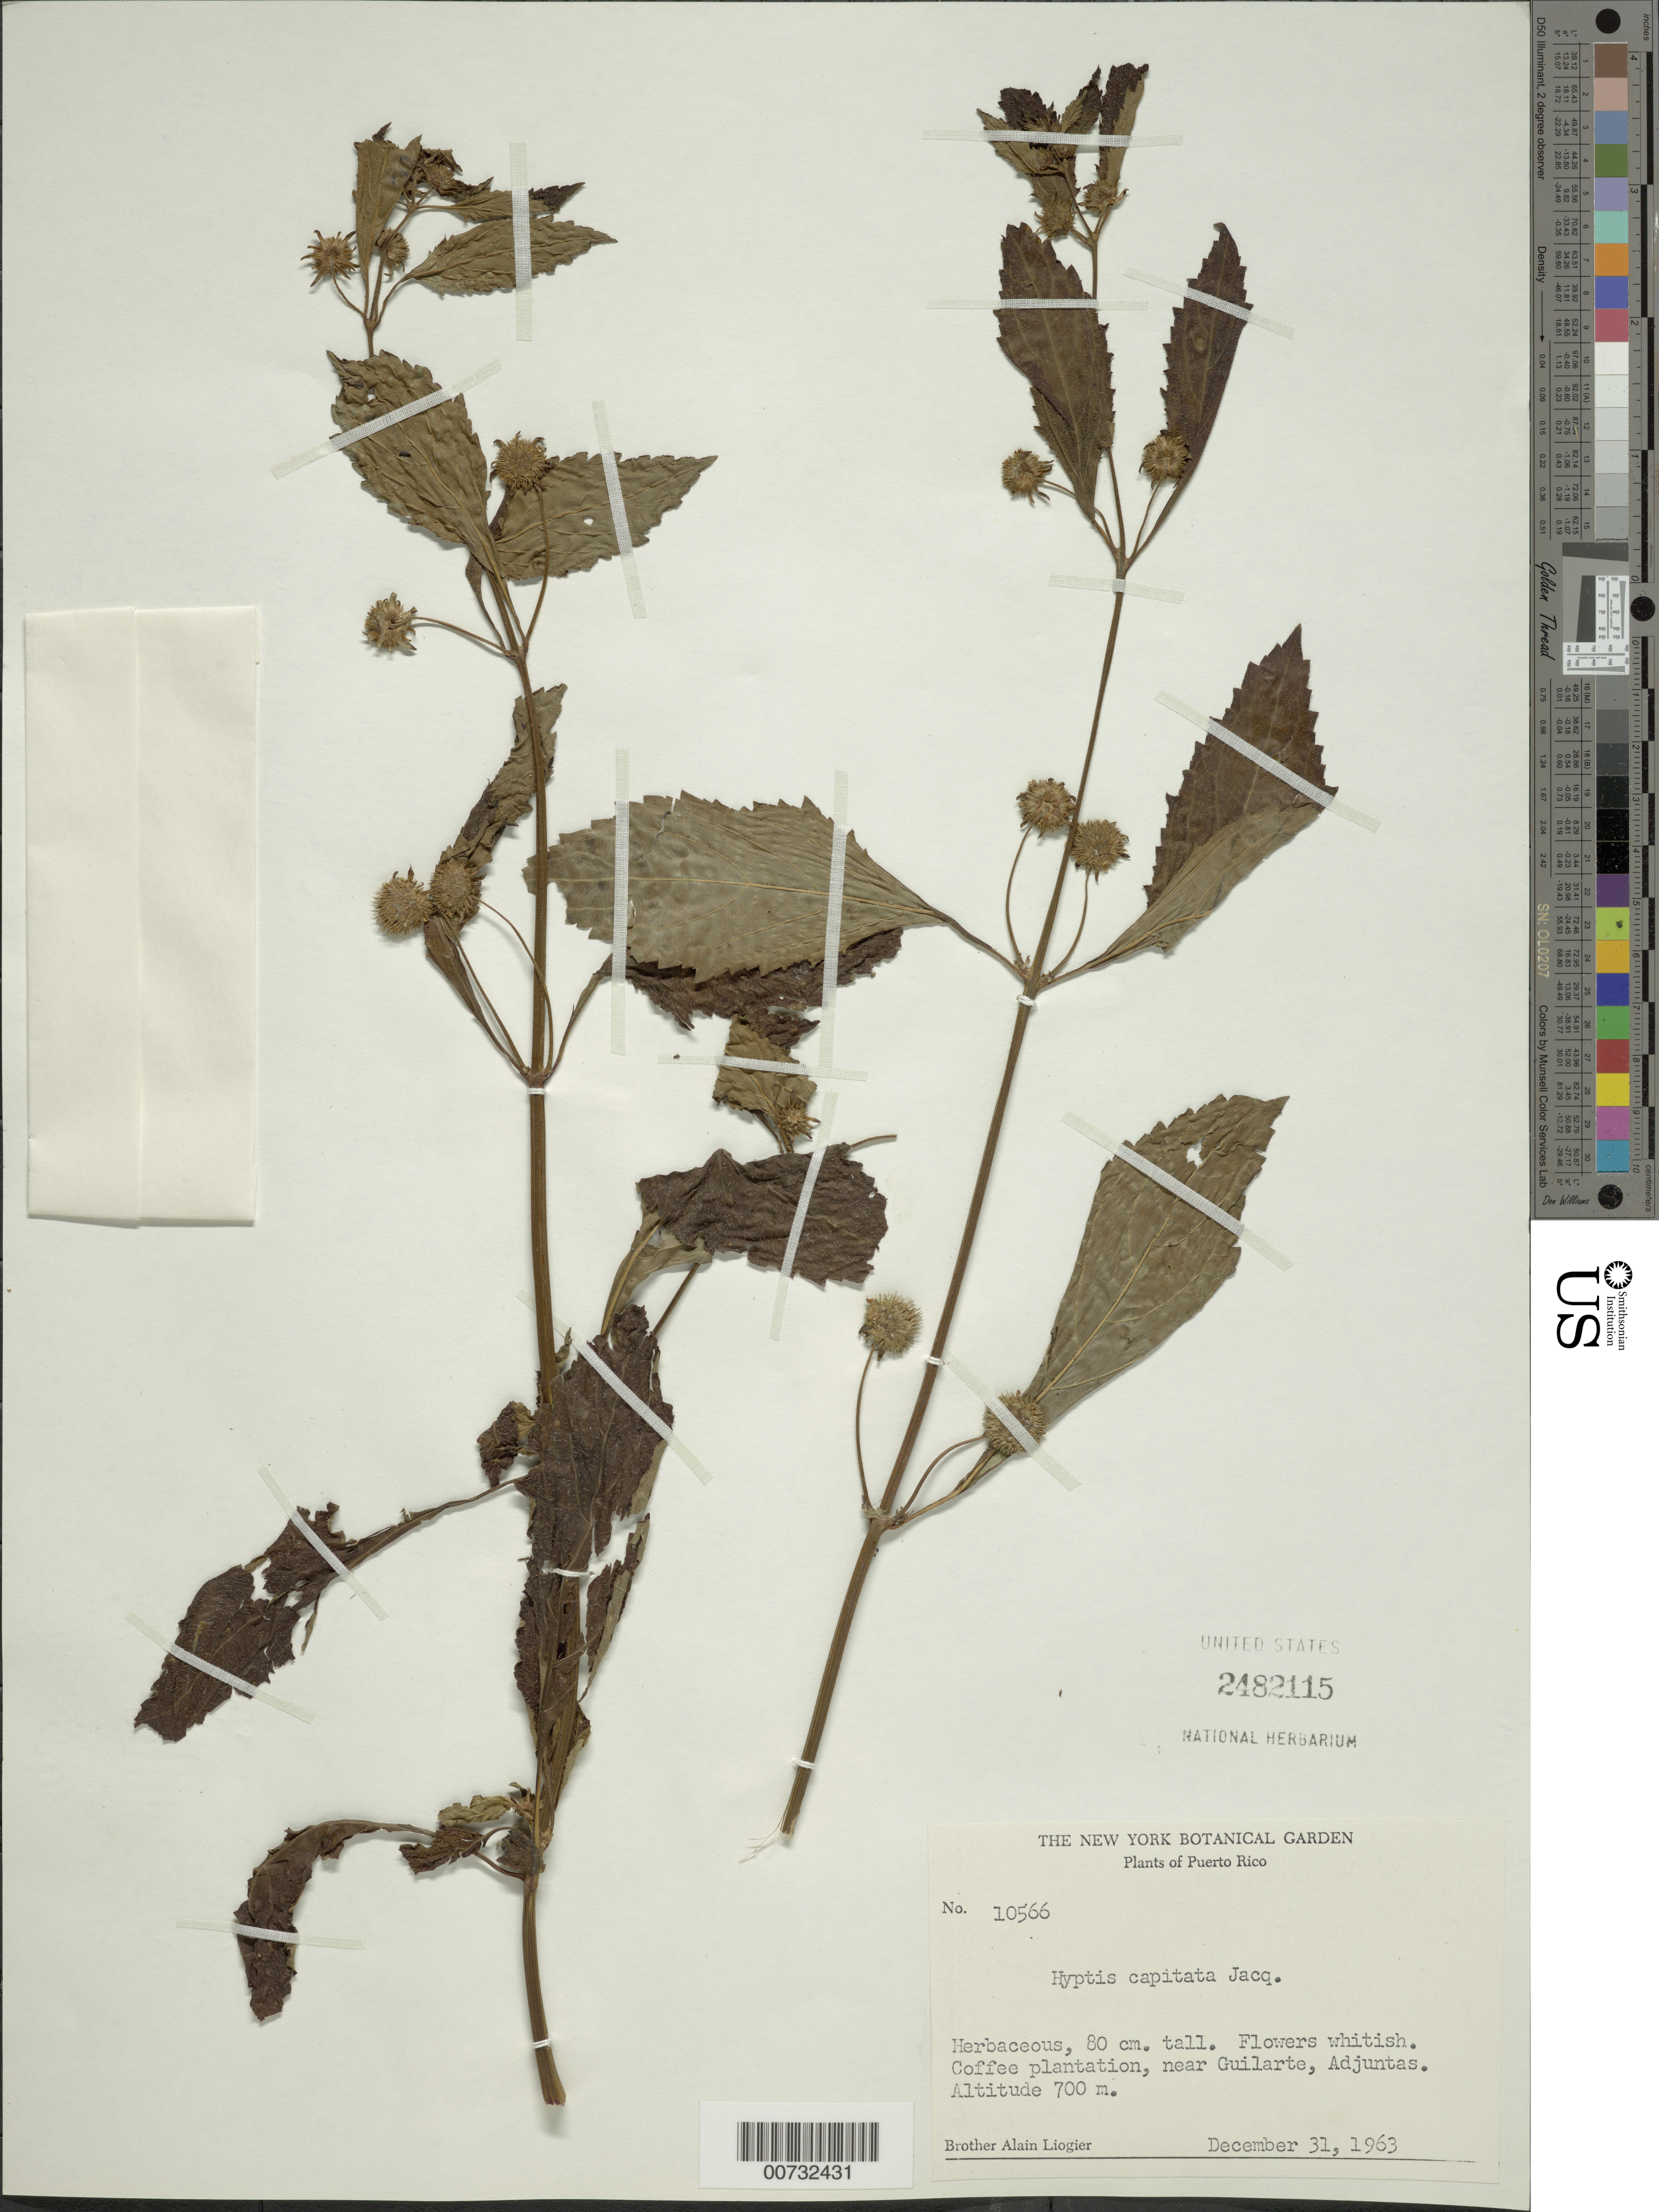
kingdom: Plantae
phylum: Tracheophyta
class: Magnoliopsida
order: Lamiales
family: Lamiaceae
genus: Hyptis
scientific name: Hyptis capitata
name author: Jacq.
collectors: A. H. Liogier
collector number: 10566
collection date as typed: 31 Dec 1963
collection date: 1963-12-31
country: Puerto Rico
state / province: Adjuntas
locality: Guilarte, Adjuntas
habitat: Coffee plantation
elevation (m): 700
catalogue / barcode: US 2482115